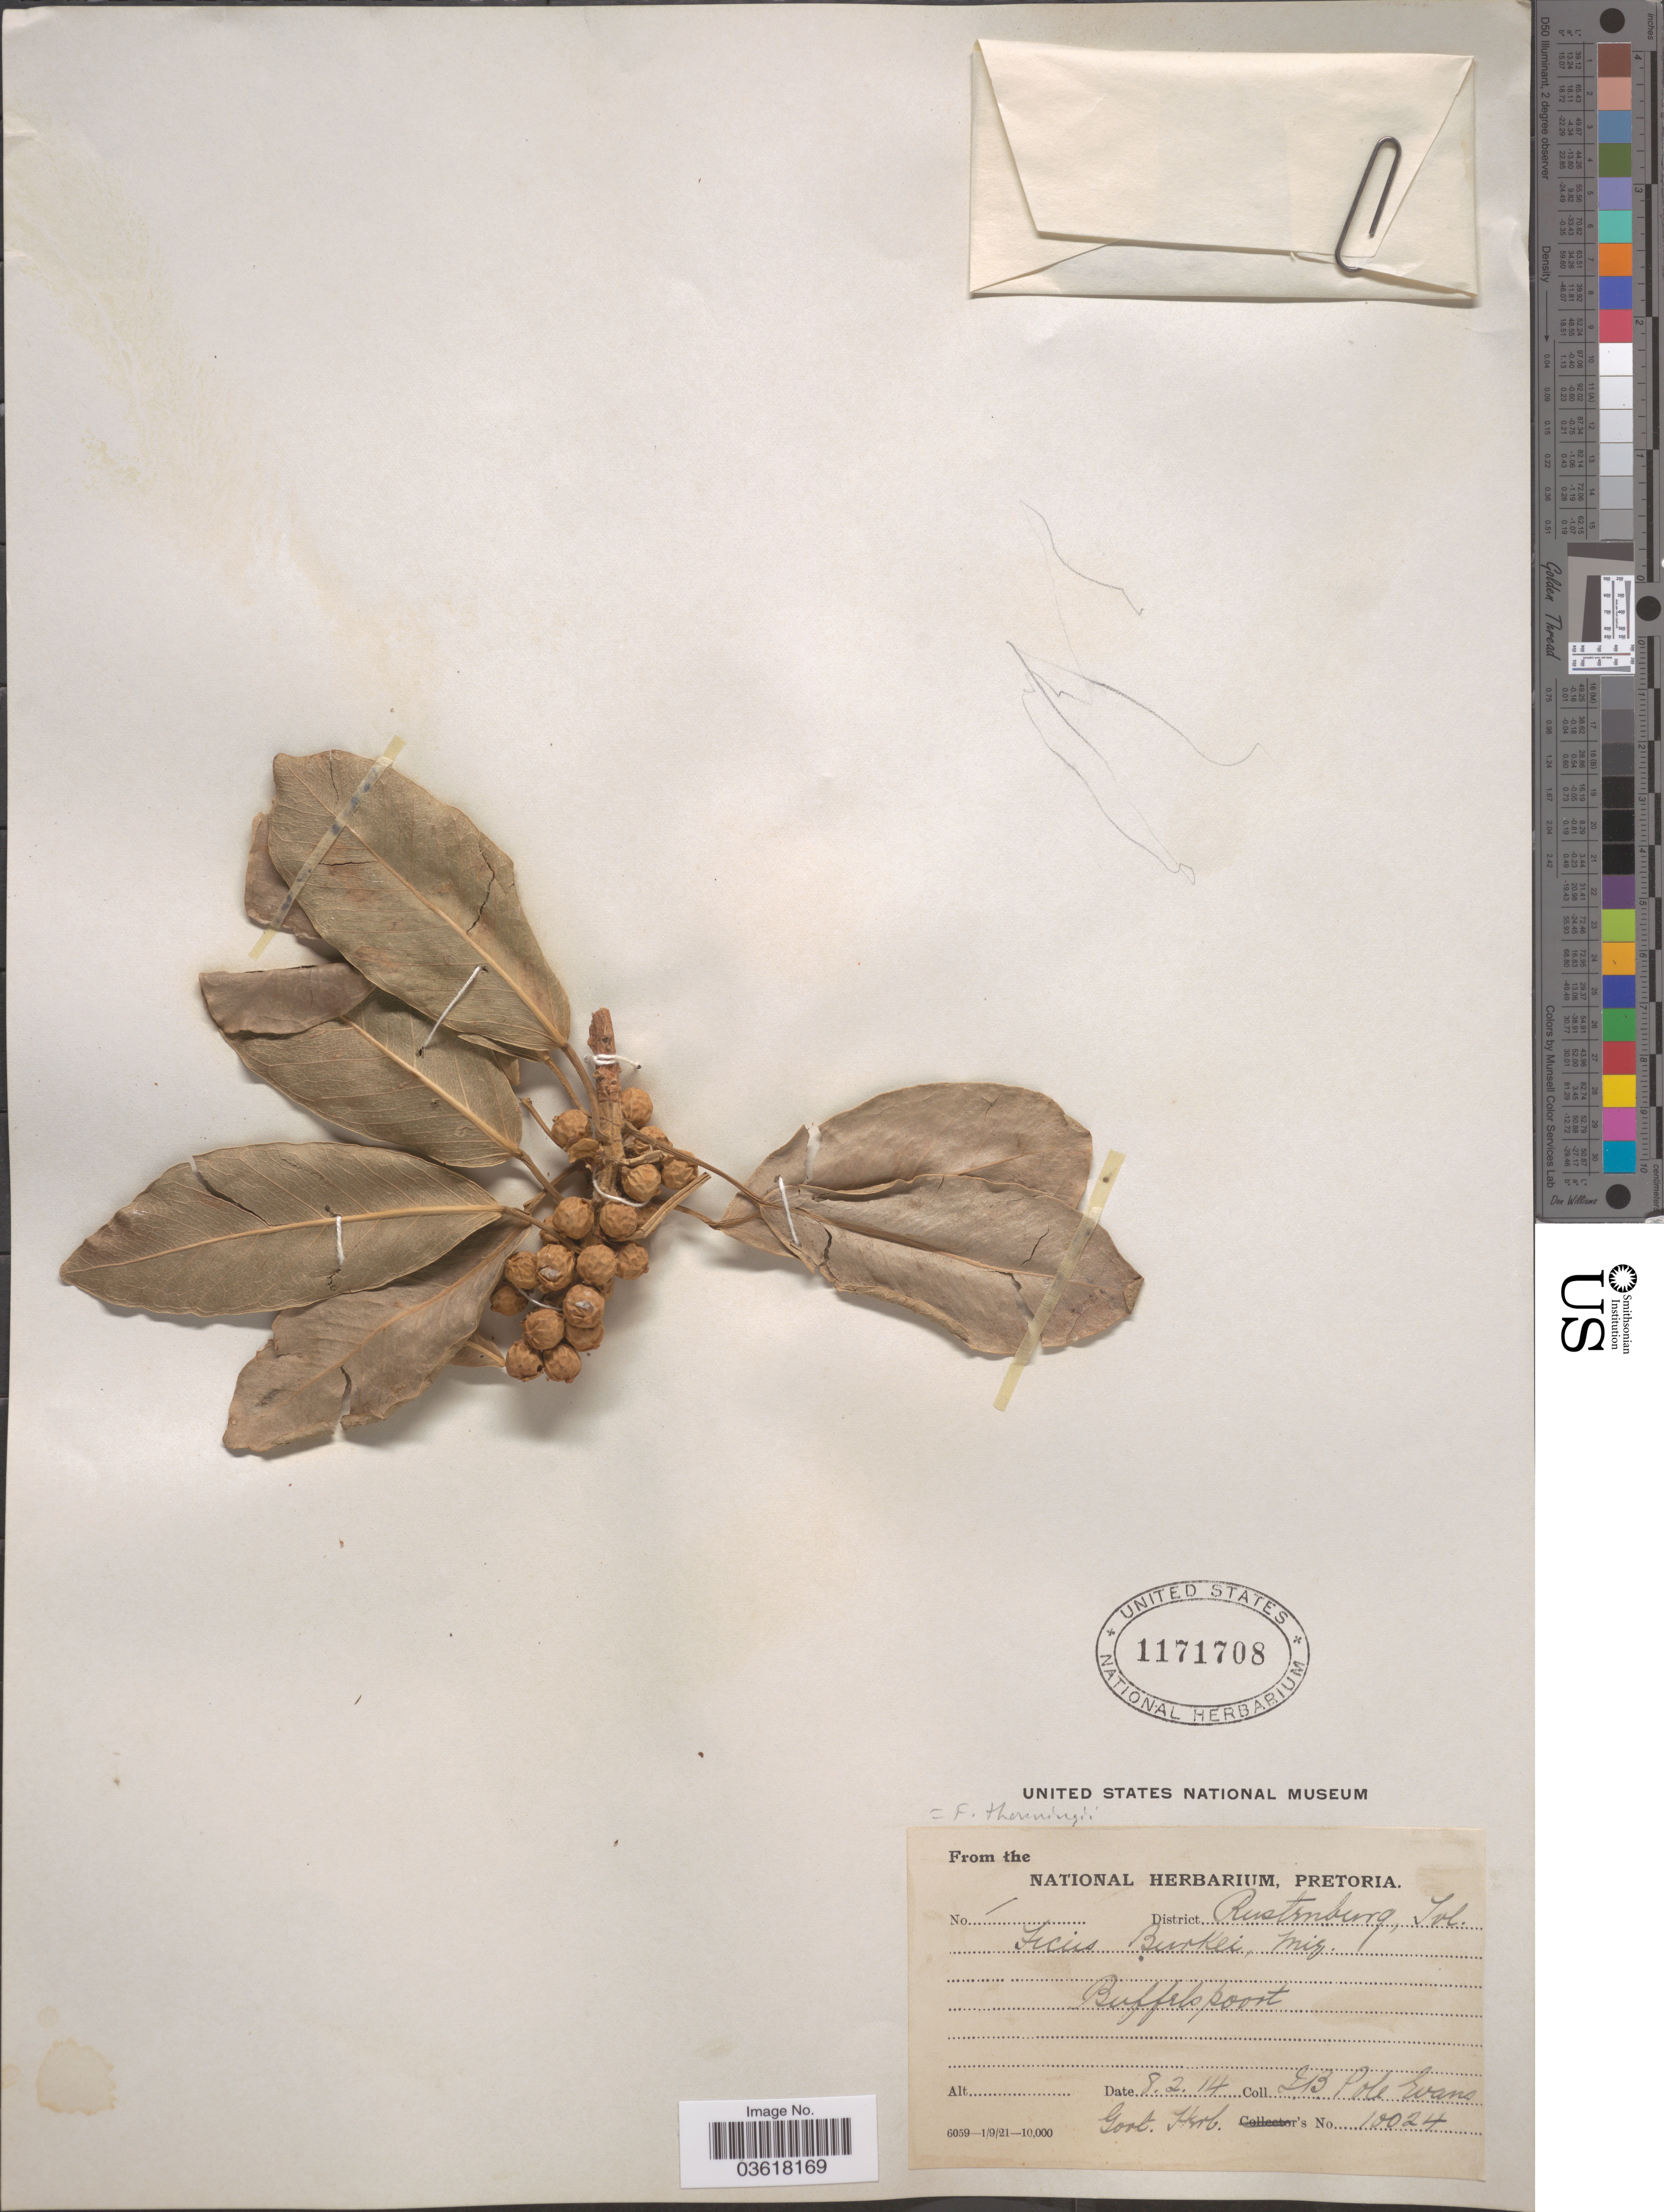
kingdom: Plantae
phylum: Tracheophyta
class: Magnoliopsida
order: Rosales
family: Moraceae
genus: Ficus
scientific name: Ficus thonningii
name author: Blume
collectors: I. B. Pole-Evans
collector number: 10024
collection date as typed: Transcribed d/m/y: 8/2/14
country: South Africa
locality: District Rustenburg, Tvl. Buffelspoort.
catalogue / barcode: US 1171708